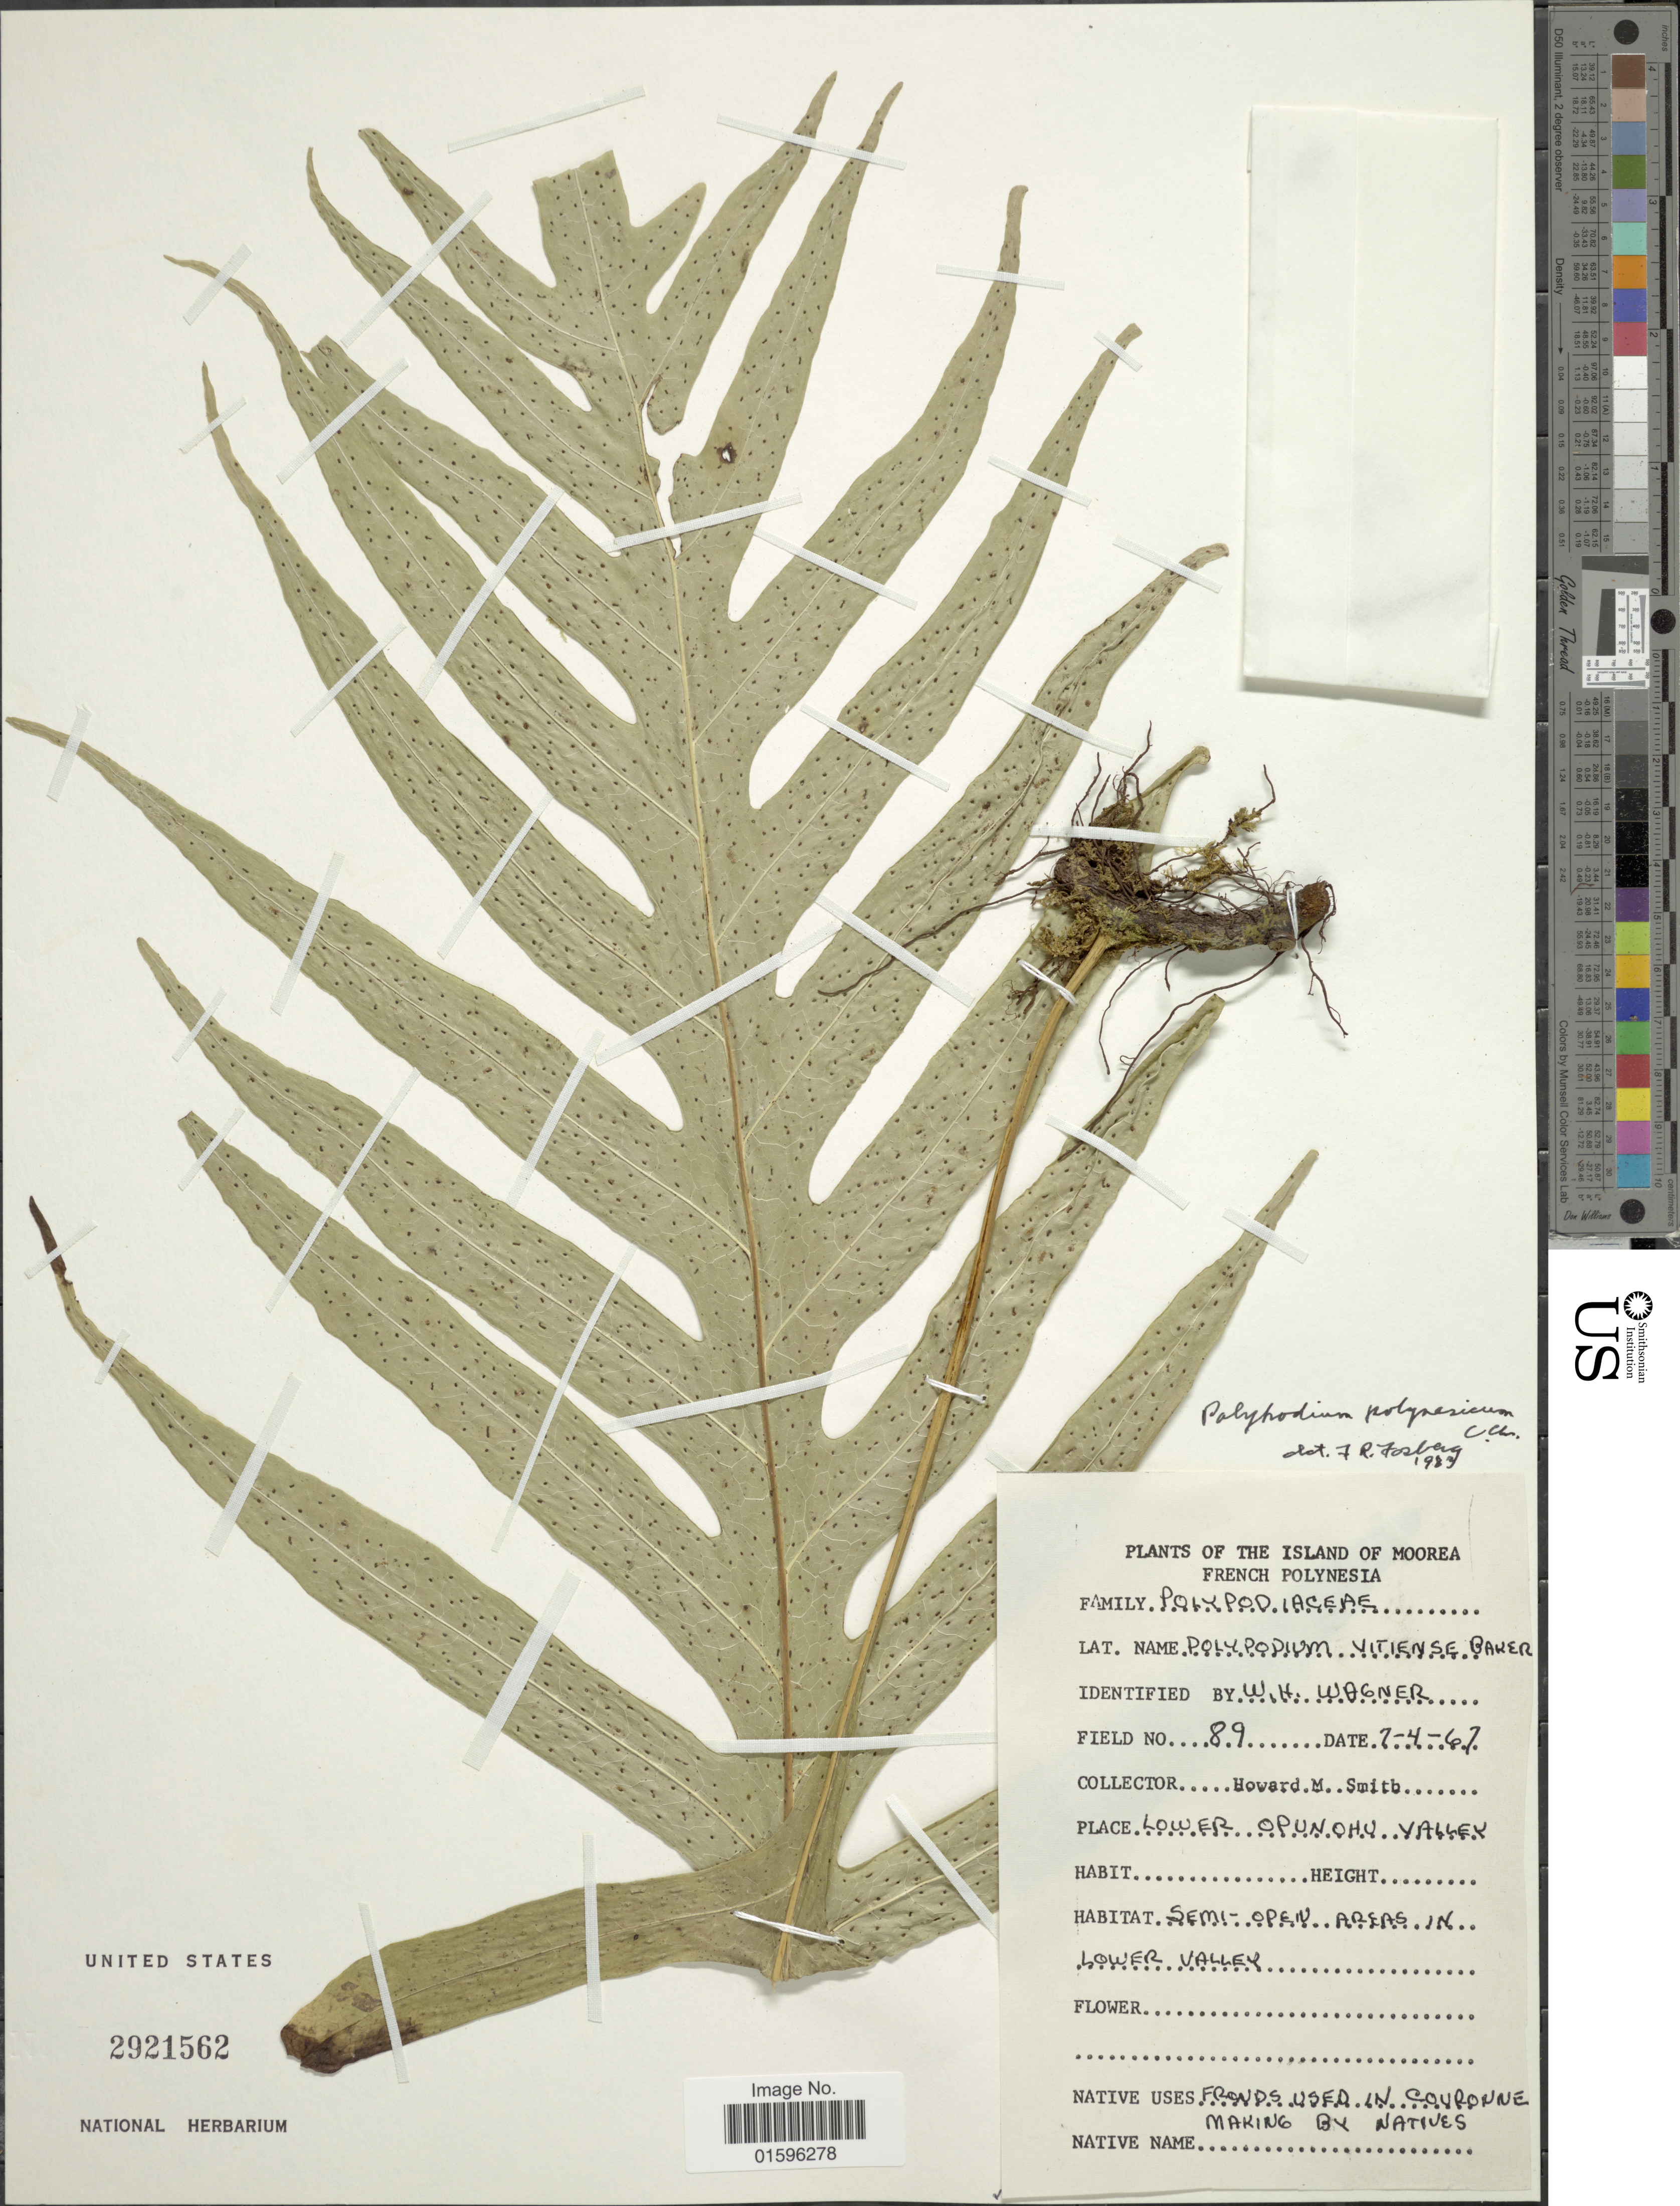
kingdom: Plantae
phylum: Tracheophyta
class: Polypodiopsida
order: Polypodiales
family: Polypodiaceae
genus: Polypodium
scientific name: Polypodium polynesicum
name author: C. Chr.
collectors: W. H. Wagner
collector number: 89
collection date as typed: Transcribed d/m/y: 7/4/67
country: French Polynesia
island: Moorea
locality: The Island of Moorea, French Polynesia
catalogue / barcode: US 2921562